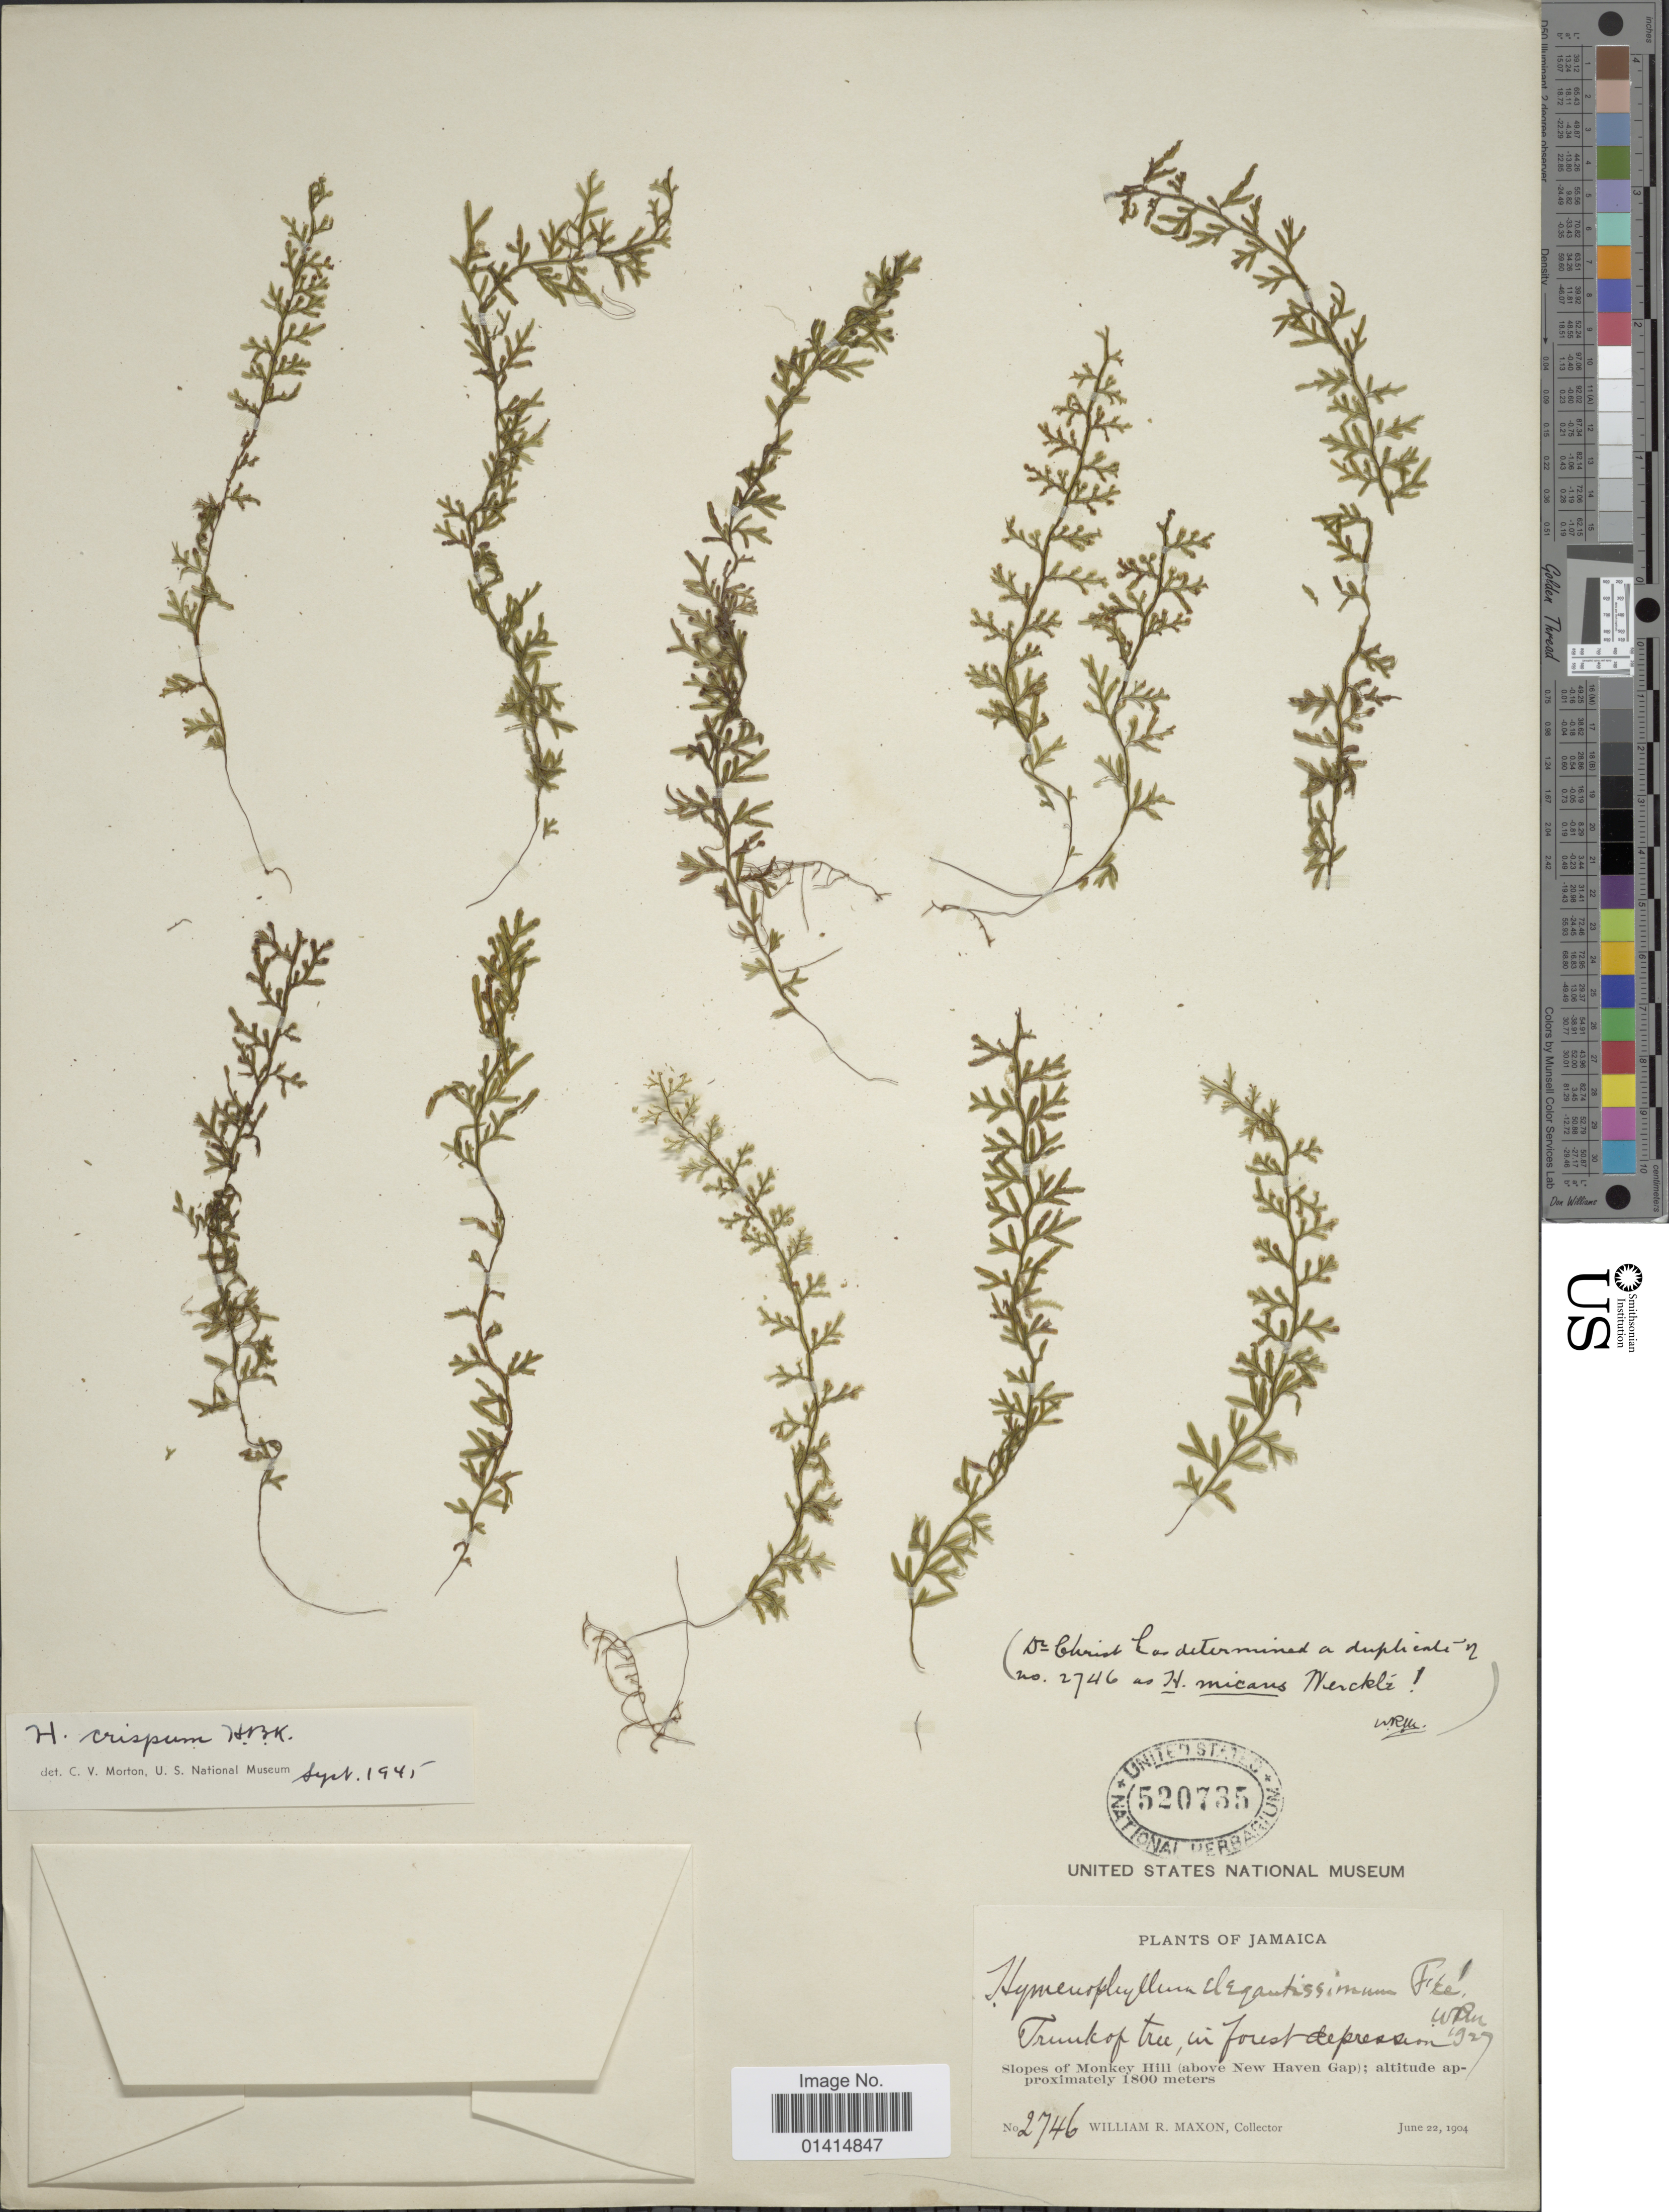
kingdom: Plantae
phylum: Tracheophyta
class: Polypodiopsida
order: Hymenophyllales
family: Hymenophyllaceae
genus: Hymenophyllum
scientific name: Hymenophyllum crispum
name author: Kunth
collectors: W. R. Maxon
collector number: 2746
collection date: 1904-06-22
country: Jamaica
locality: Slopes of Monkey Hill (above New Haven Gap)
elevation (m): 1800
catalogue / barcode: US 520735